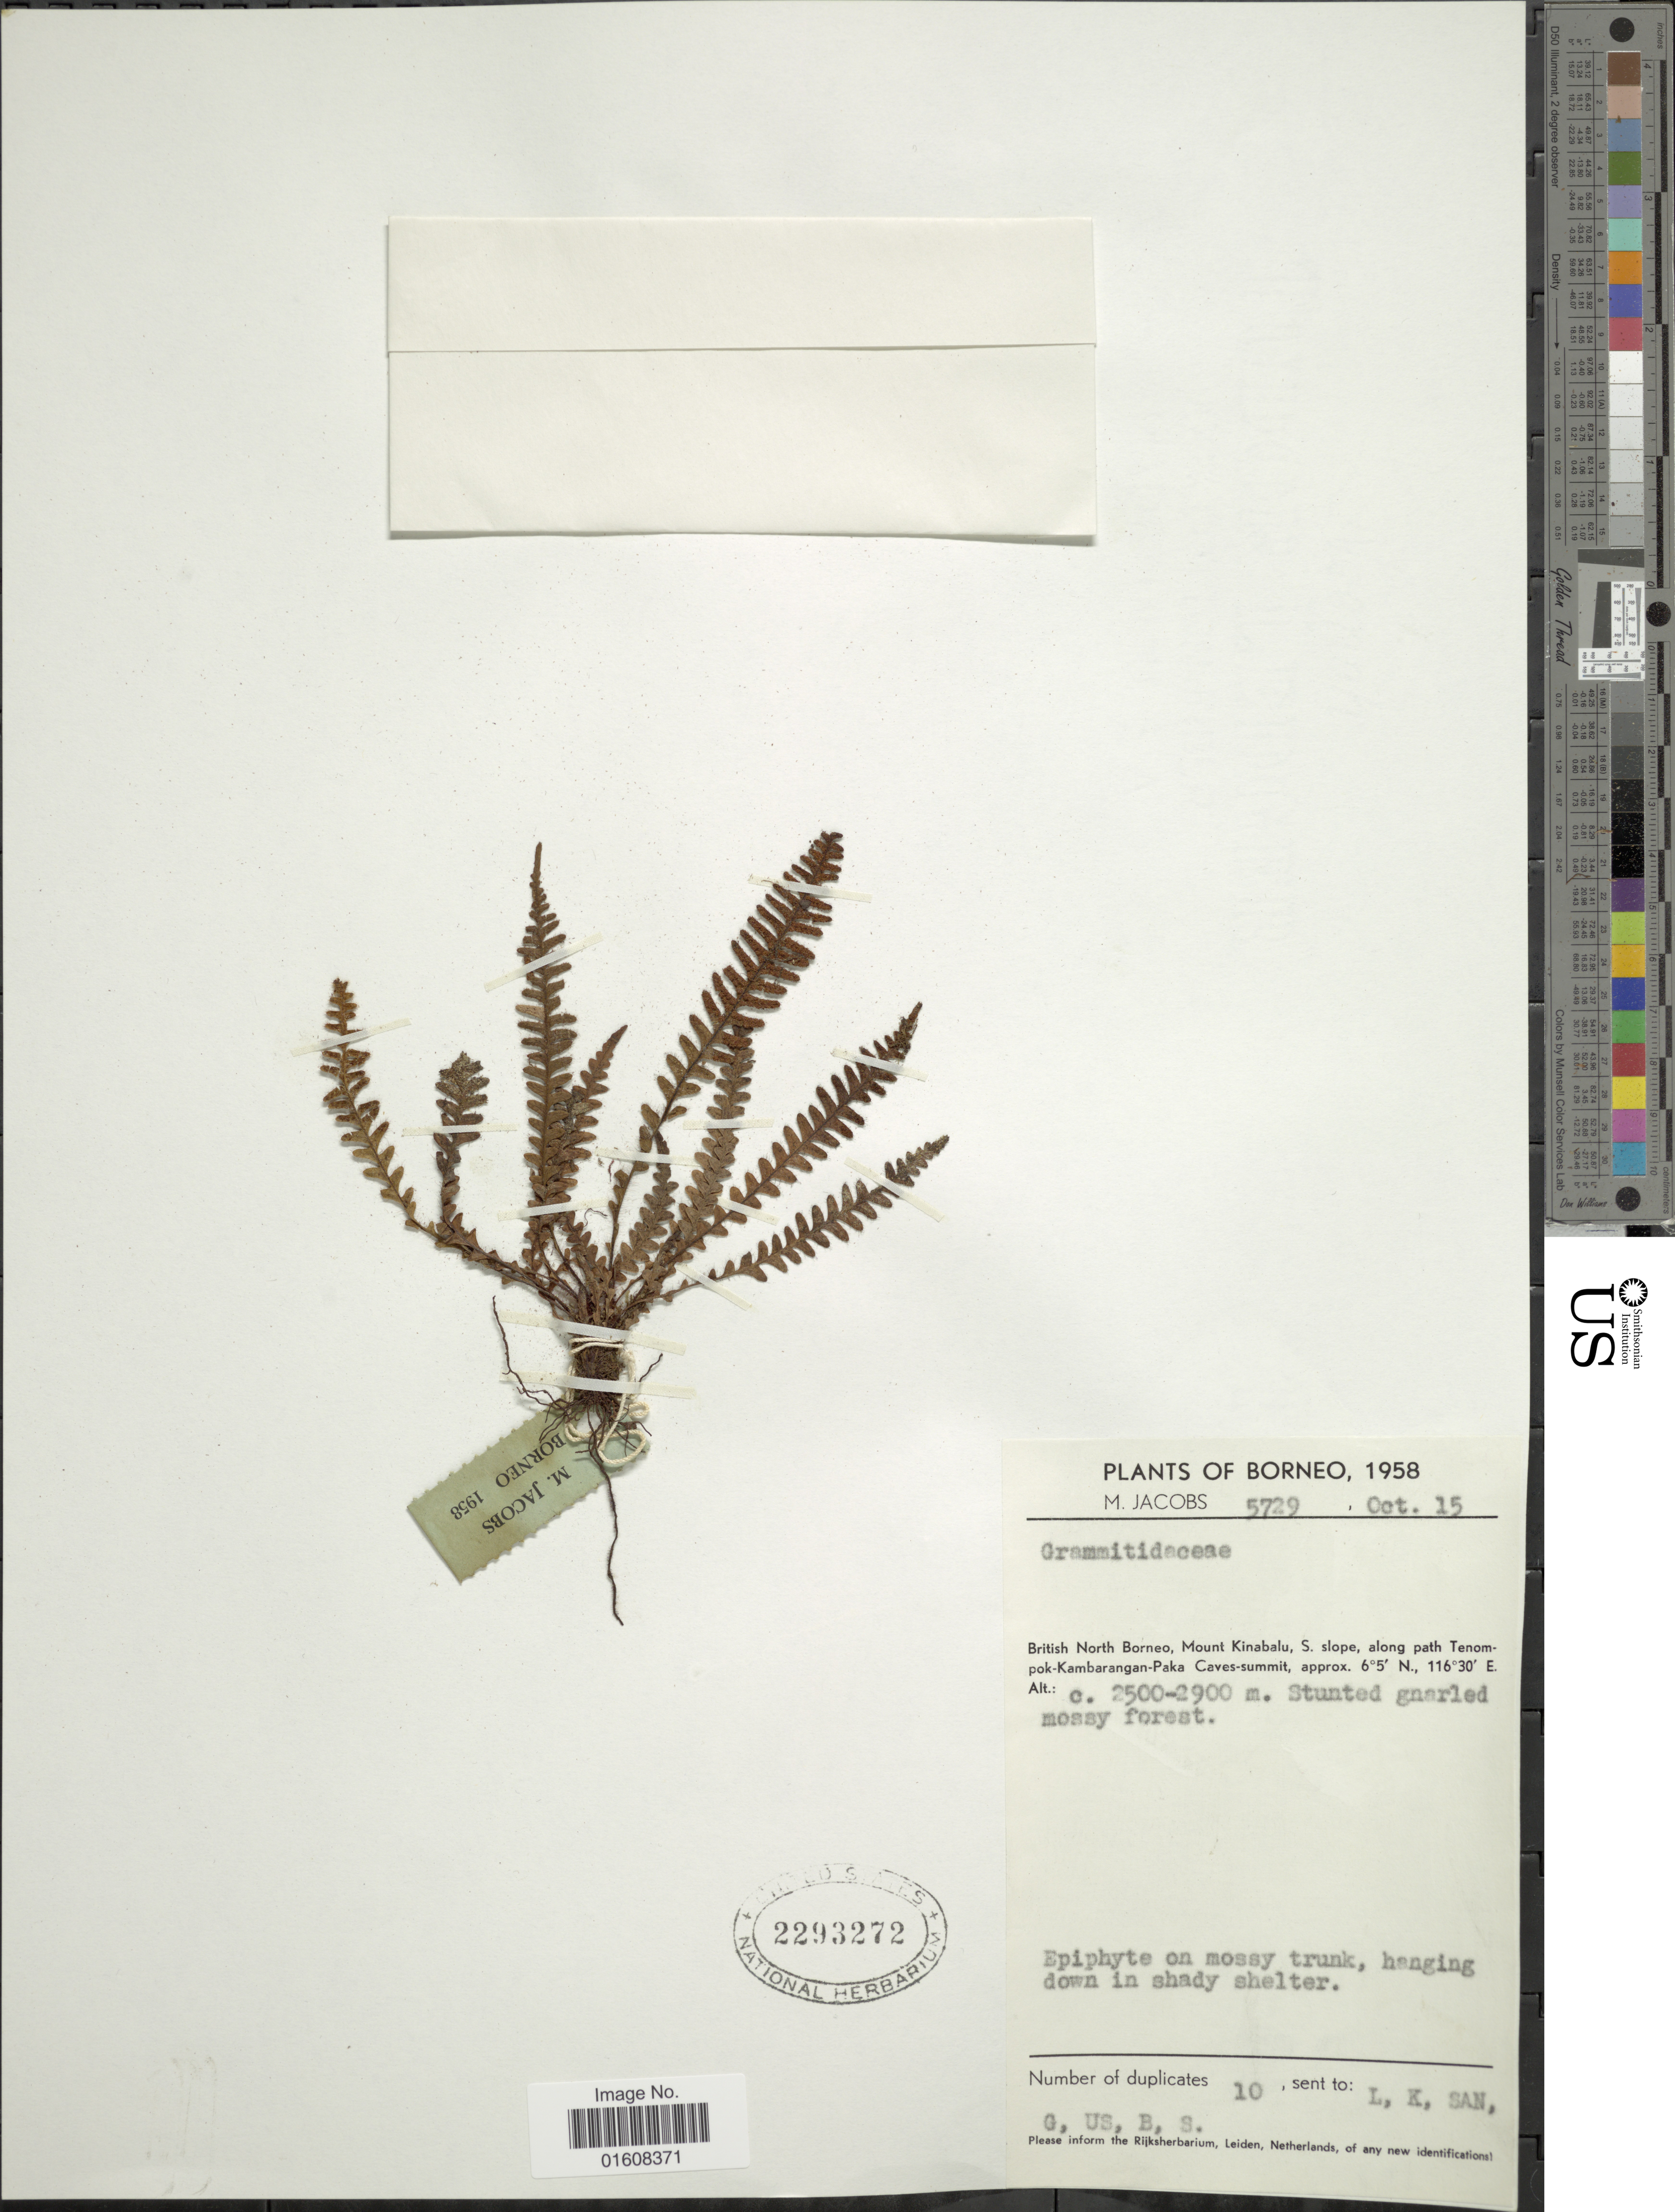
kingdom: Plantae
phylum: Tracheophyta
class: Polypodiopsida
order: Polypodiales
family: Polypodiaceae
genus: Grammitis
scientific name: Grammitis sp.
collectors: M. Jacobs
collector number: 5729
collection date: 1958-10-15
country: Malaysia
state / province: Sabah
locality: British North Borneo, Mount Kinabalu, S. slope, along Tenompok-Kambarangan-Paka Caves-summit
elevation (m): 2500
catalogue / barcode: US 2293272